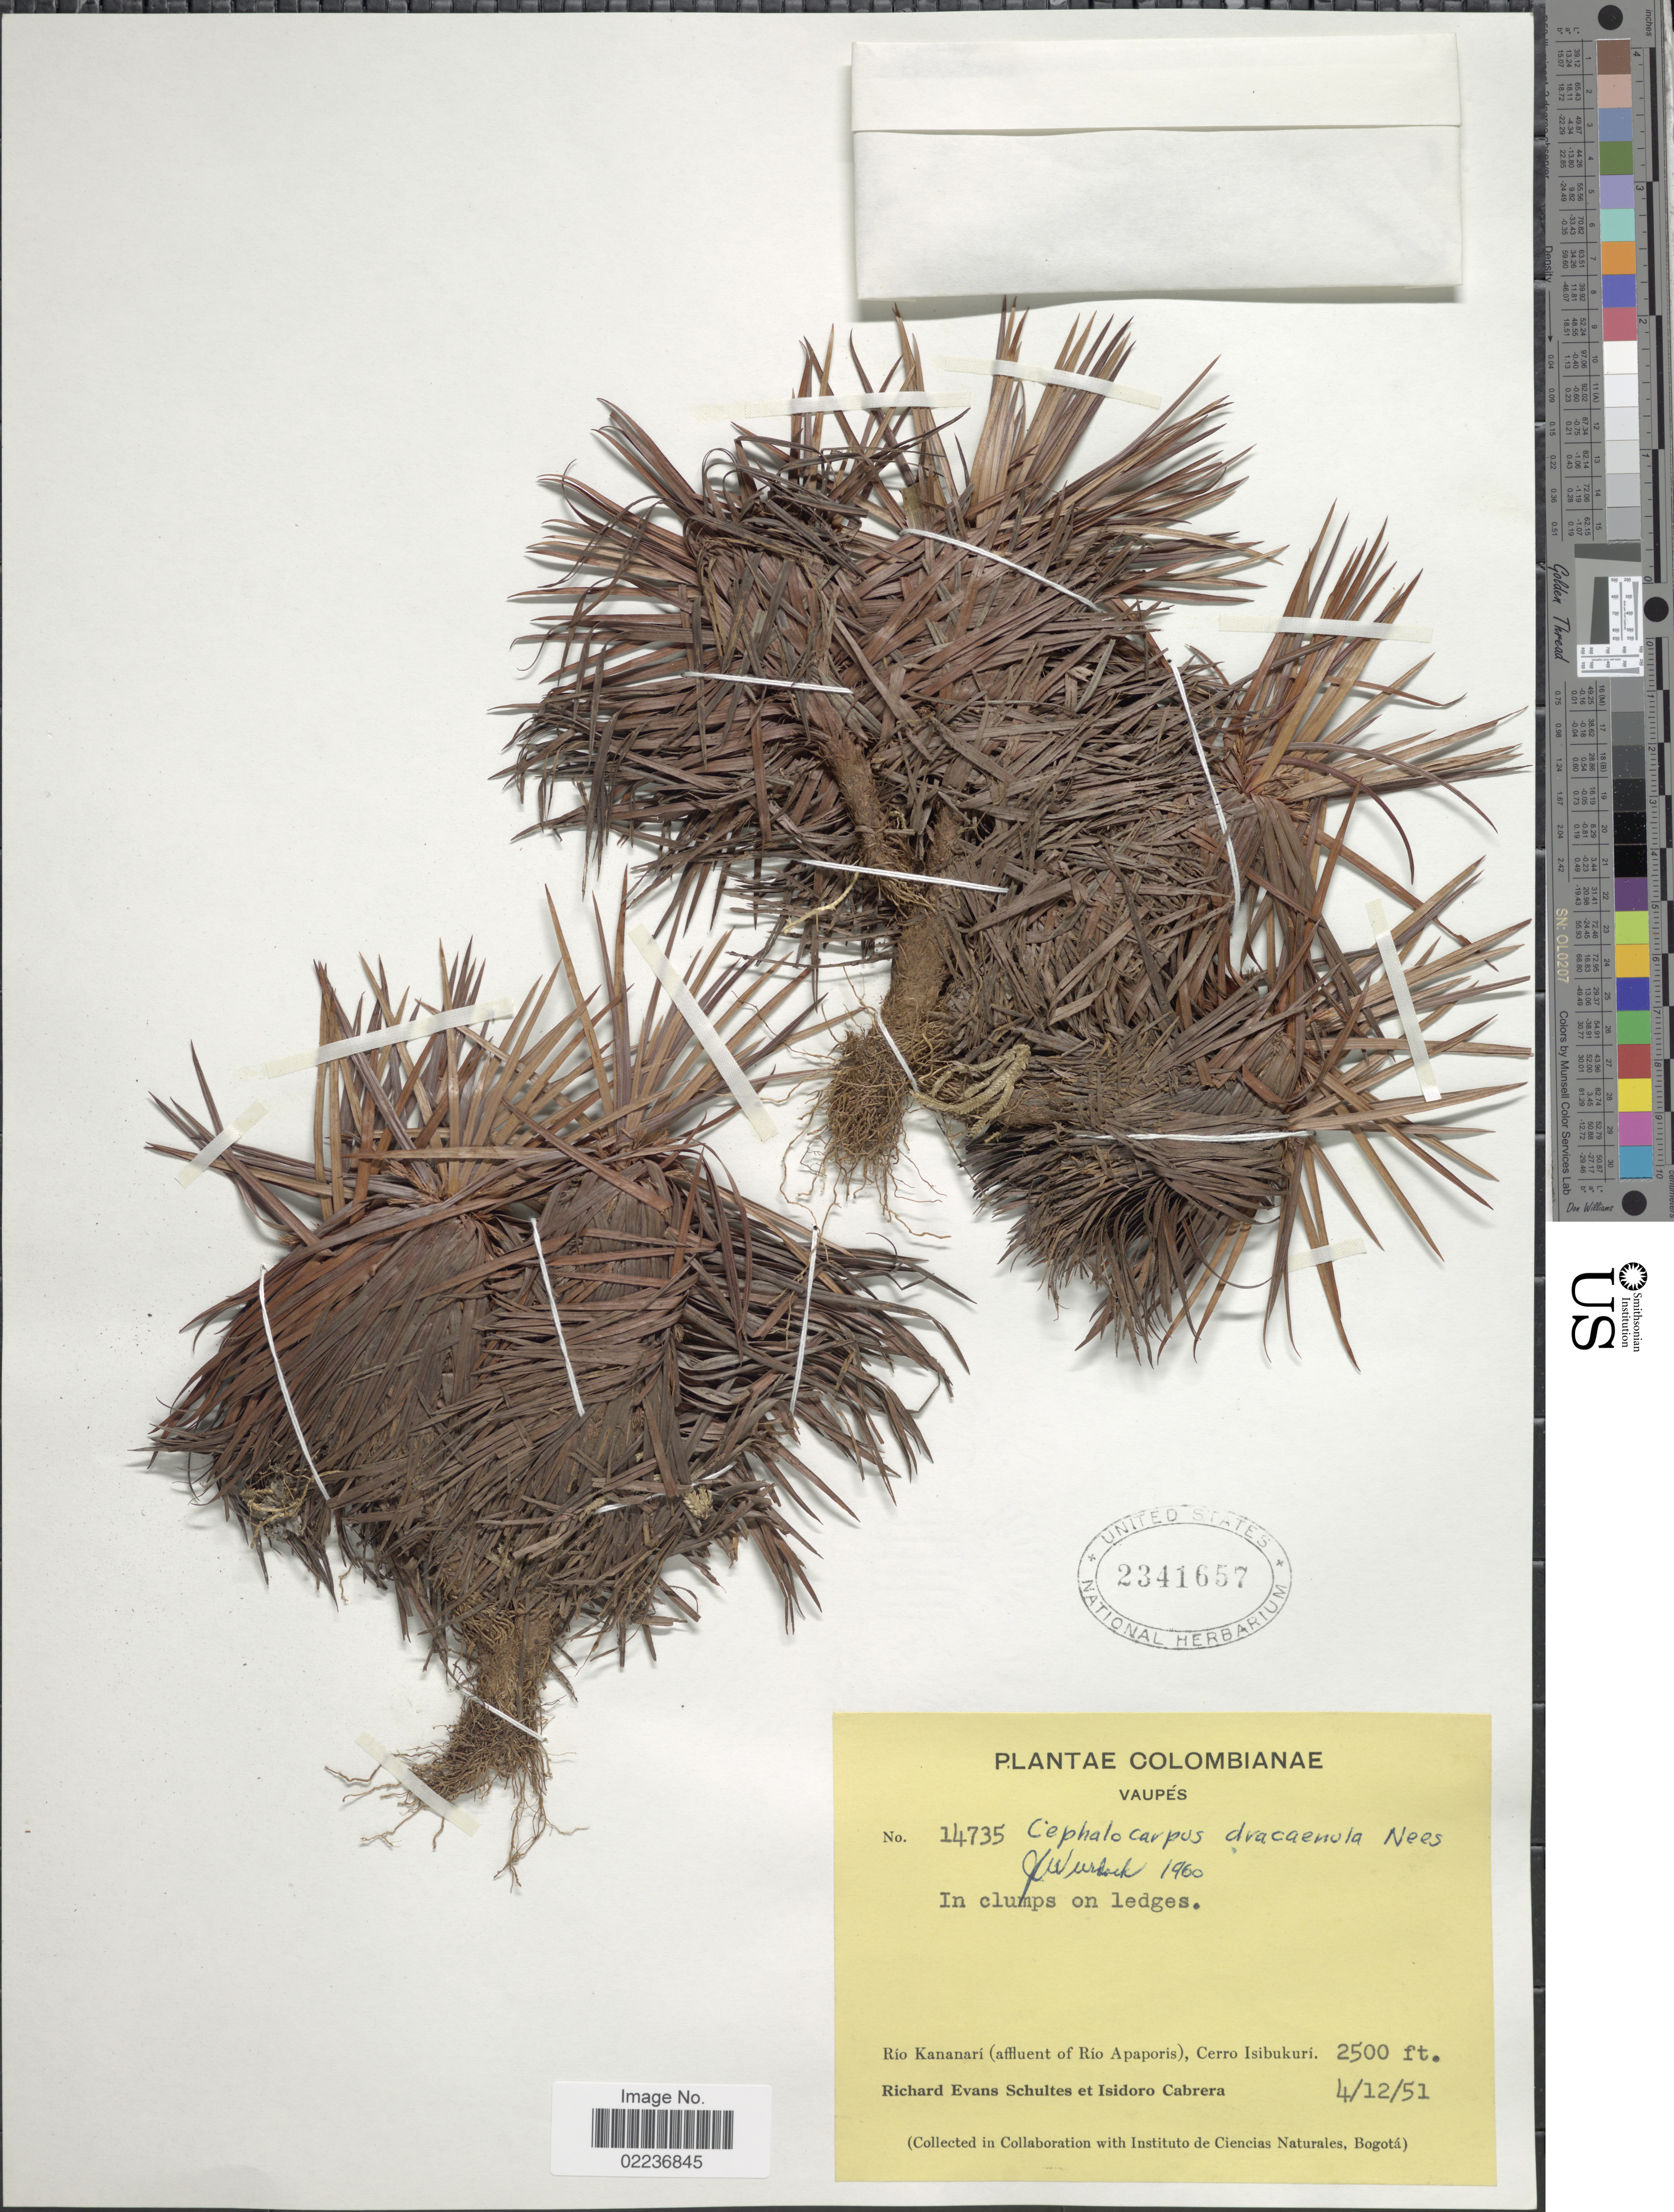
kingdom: Plantae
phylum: Tracheophyta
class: Liliopsida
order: Poales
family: Cyperaceae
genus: Cephalocarpus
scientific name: Cephalocarpus dracaenula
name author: Nees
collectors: R. E. Schultes & I. Cabrera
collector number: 14735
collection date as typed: Transcribed d/m/y: 4/12/51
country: Colombia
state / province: Vaupés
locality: In clumps on ledges, Rio Kananari (affluent of Rio Apaporis), Cerro Isibukuri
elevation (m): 1372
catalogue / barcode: US 2341657